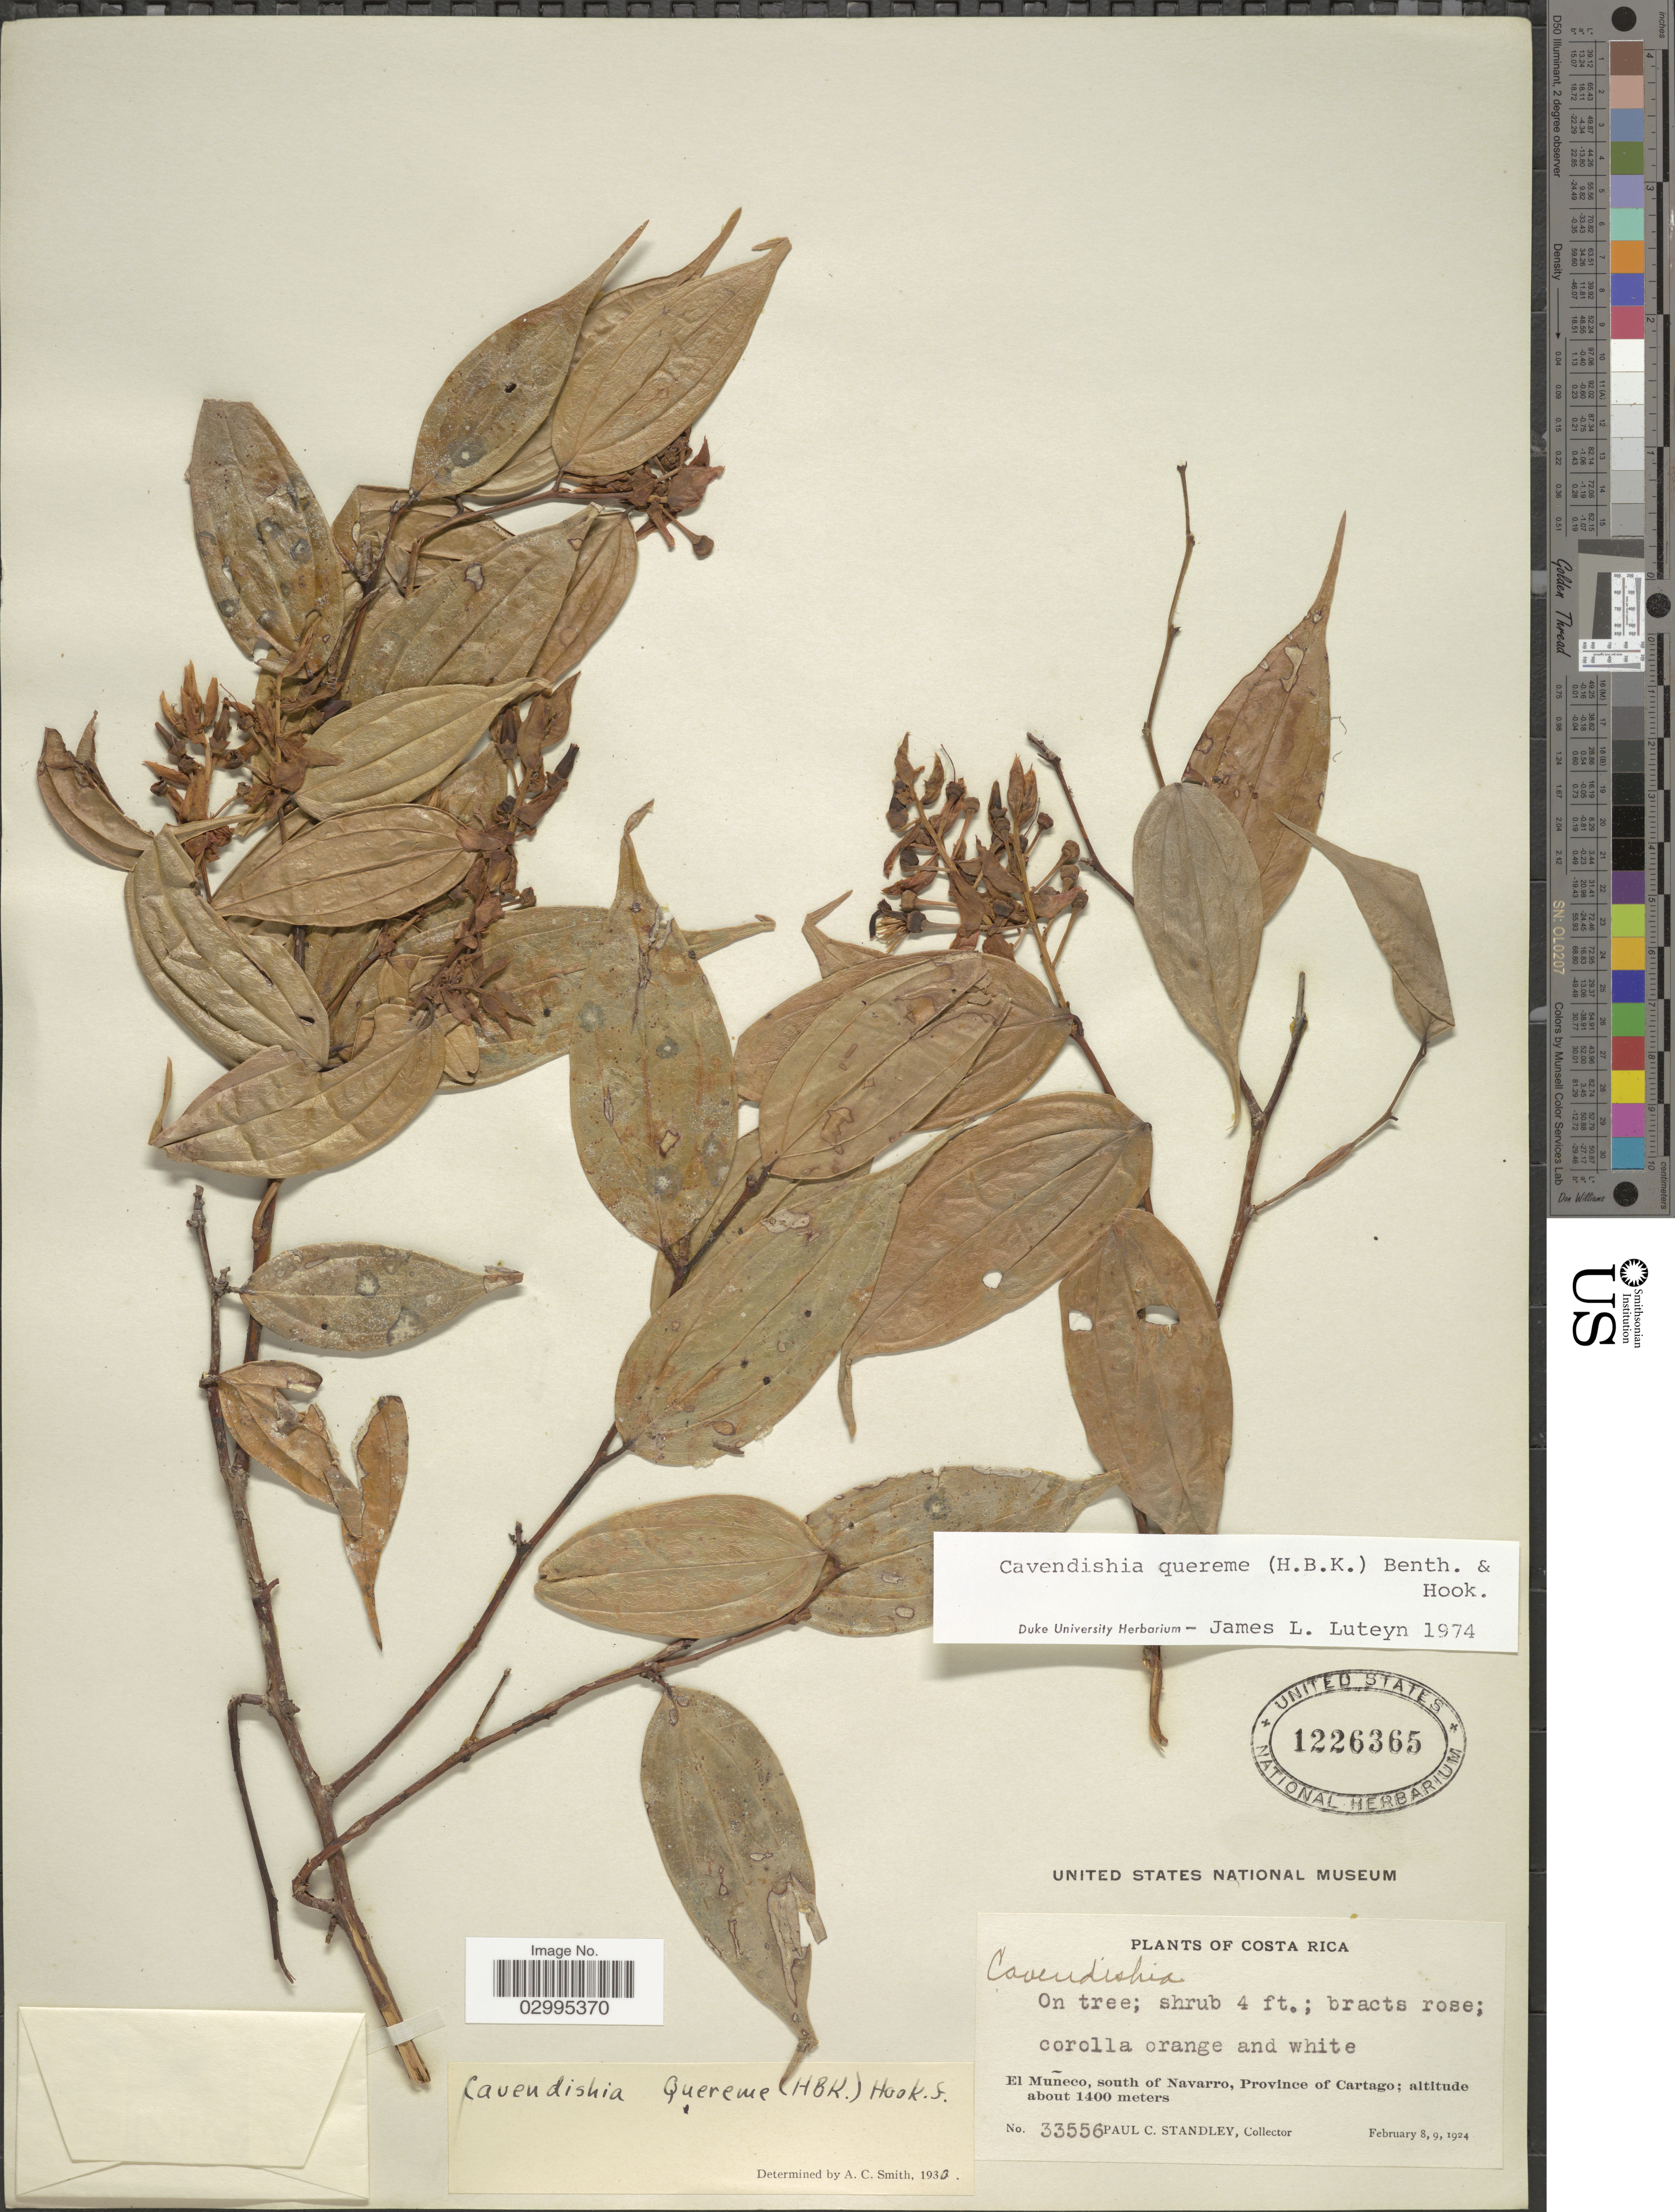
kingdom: Plantae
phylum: Tracheophyta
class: Magnoliopsida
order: Ericales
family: Ericaceae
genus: Cavendishia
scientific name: Cavendishia quereme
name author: (Kunth) Benth. & Hook. f.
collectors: P. C. Standley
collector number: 33556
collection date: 1924-02-08/1924-02-09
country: Costa Rica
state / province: Cartago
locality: El Muñeco, south of Navarro.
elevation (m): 1400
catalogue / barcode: US 1226365